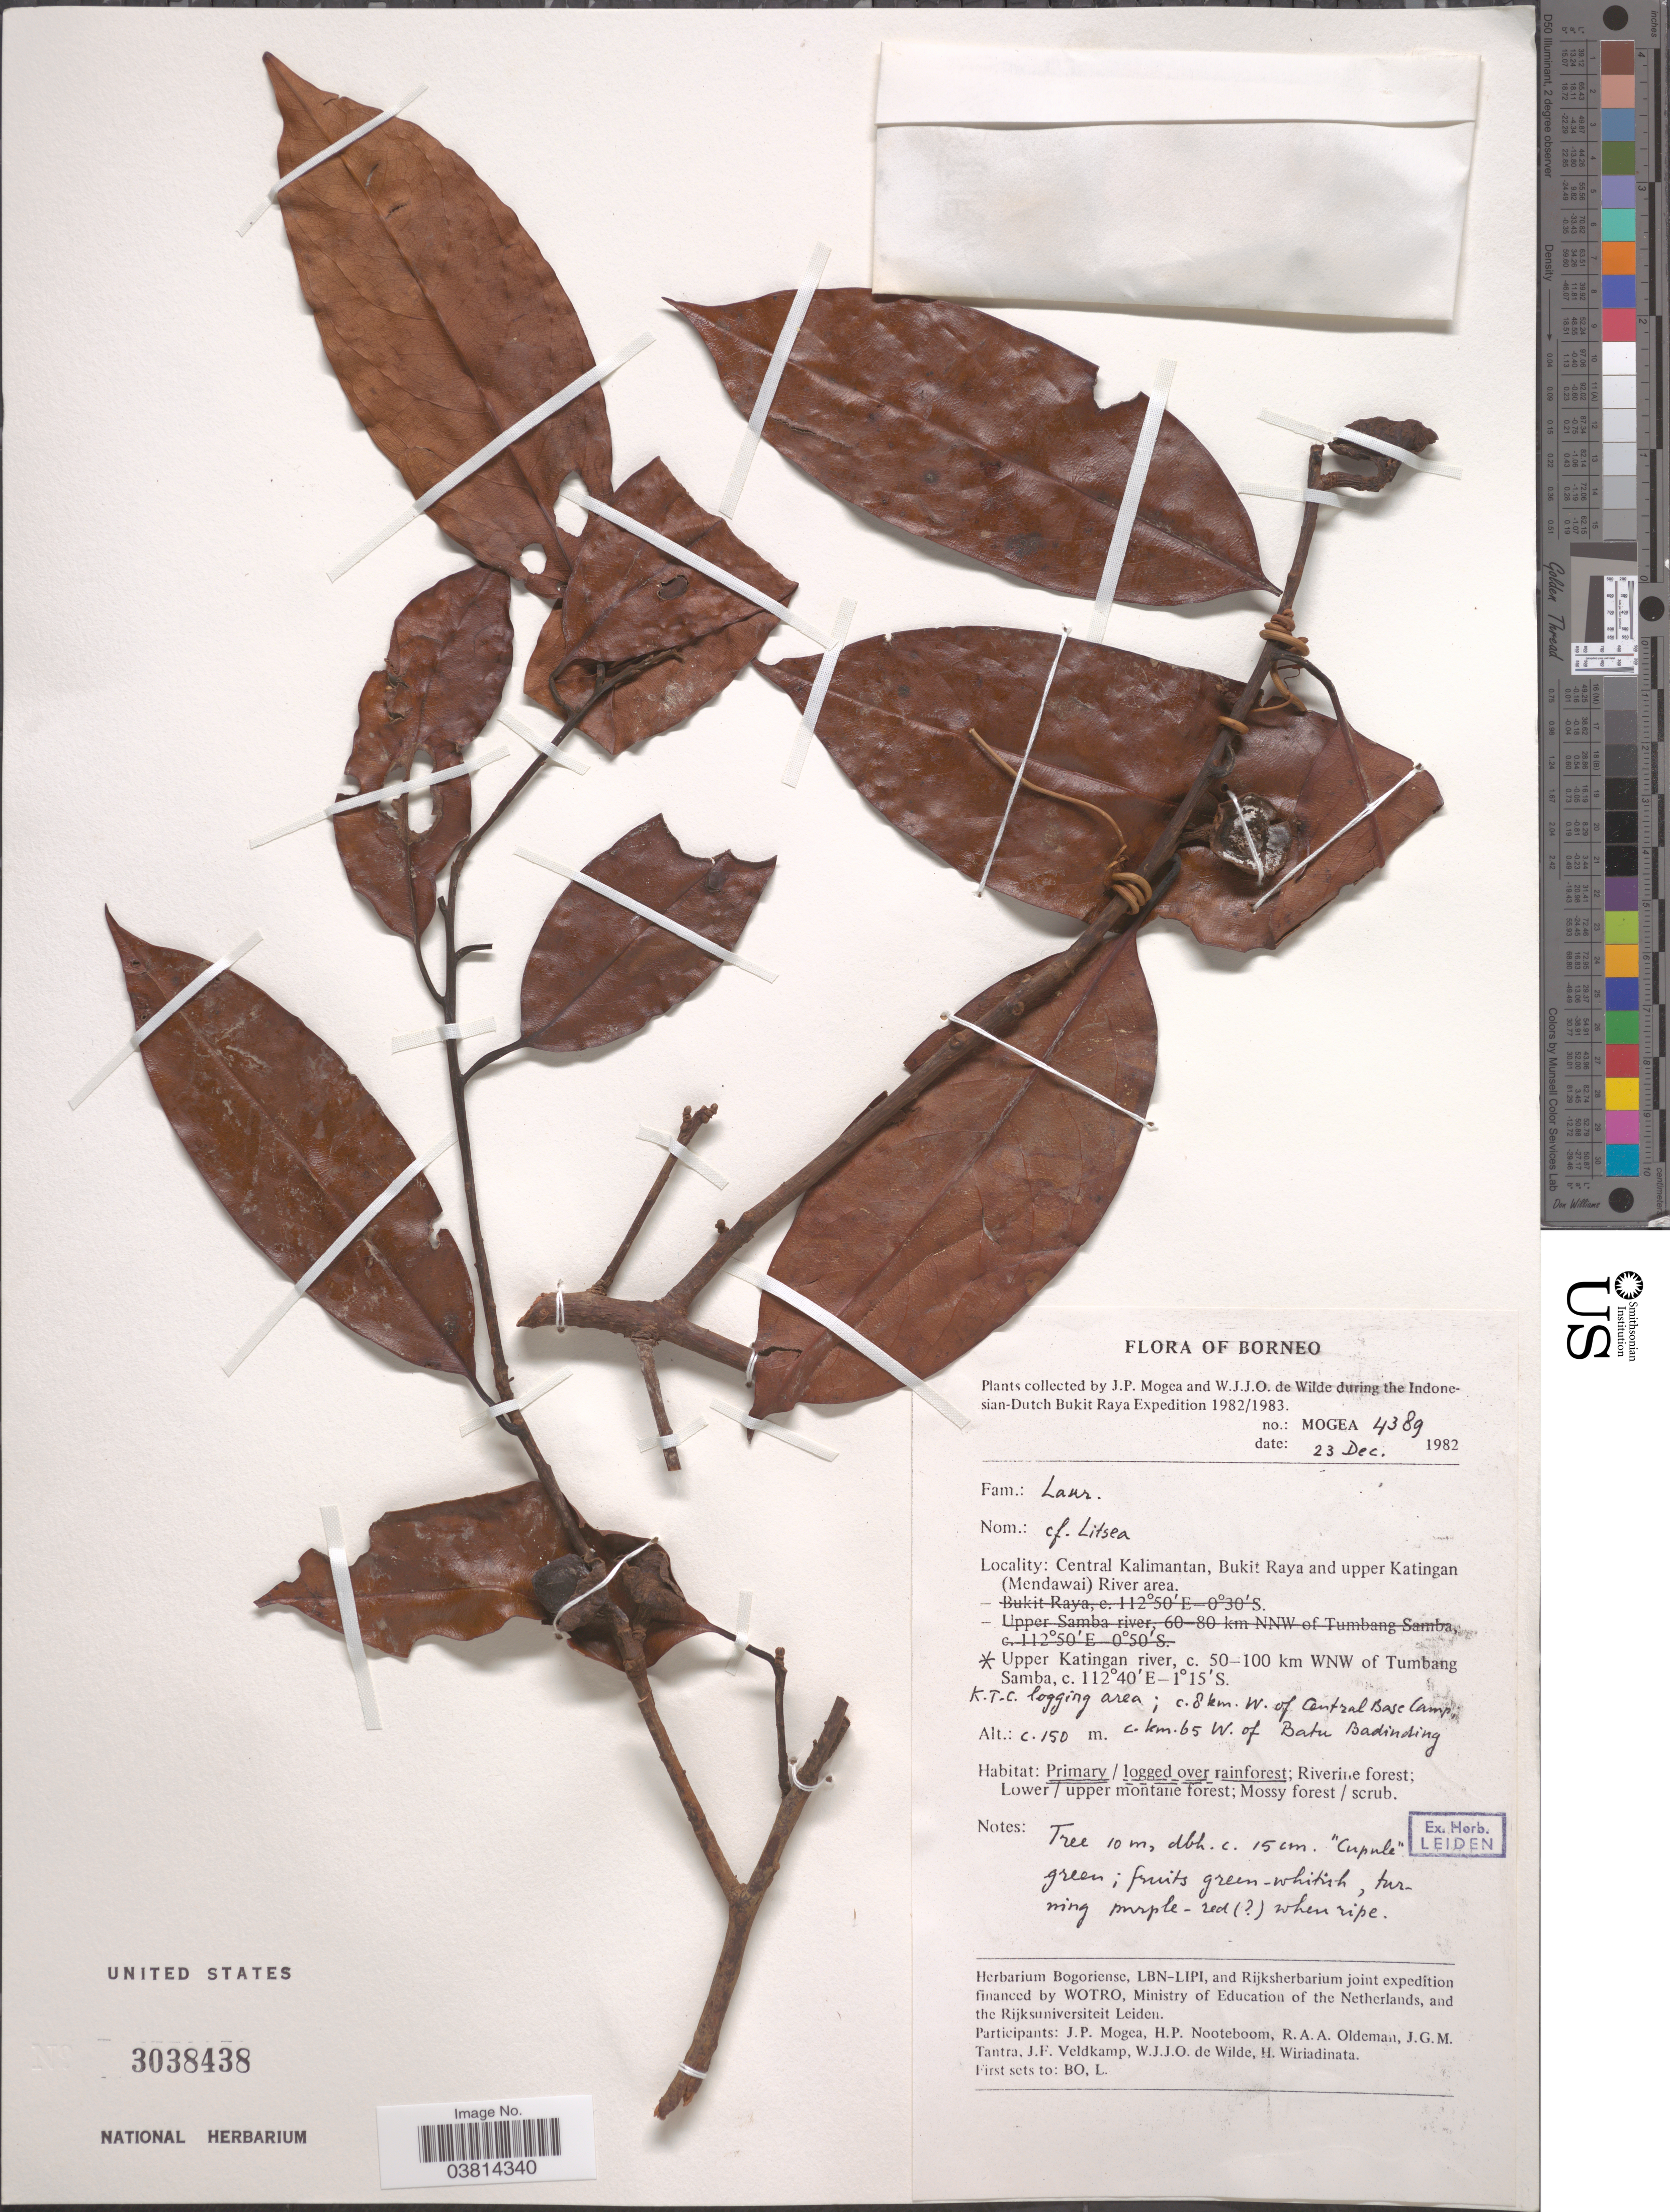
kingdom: Plantae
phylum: Tracheophyta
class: Magnoliopsida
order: Laurales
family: Lauraceae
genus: Litsea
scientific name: Litsea sp.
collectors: J. Mogea & W. J. de Wilde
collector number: Mogea 4389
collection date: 1982-12-23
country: Indonesia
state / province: Kalimantan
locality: Borneo. Central Kalimantan, Bukit Raya and upper Katingan (Mendawai) River area. Upper Katingan river, c. 50-100 km WNW of Tumbang Samba. K.T.C. logging area; c. 8 km W. of Central Base Camp, c. km 65 W of Batu Bandinding.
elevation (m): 150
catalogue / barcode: US 3038438